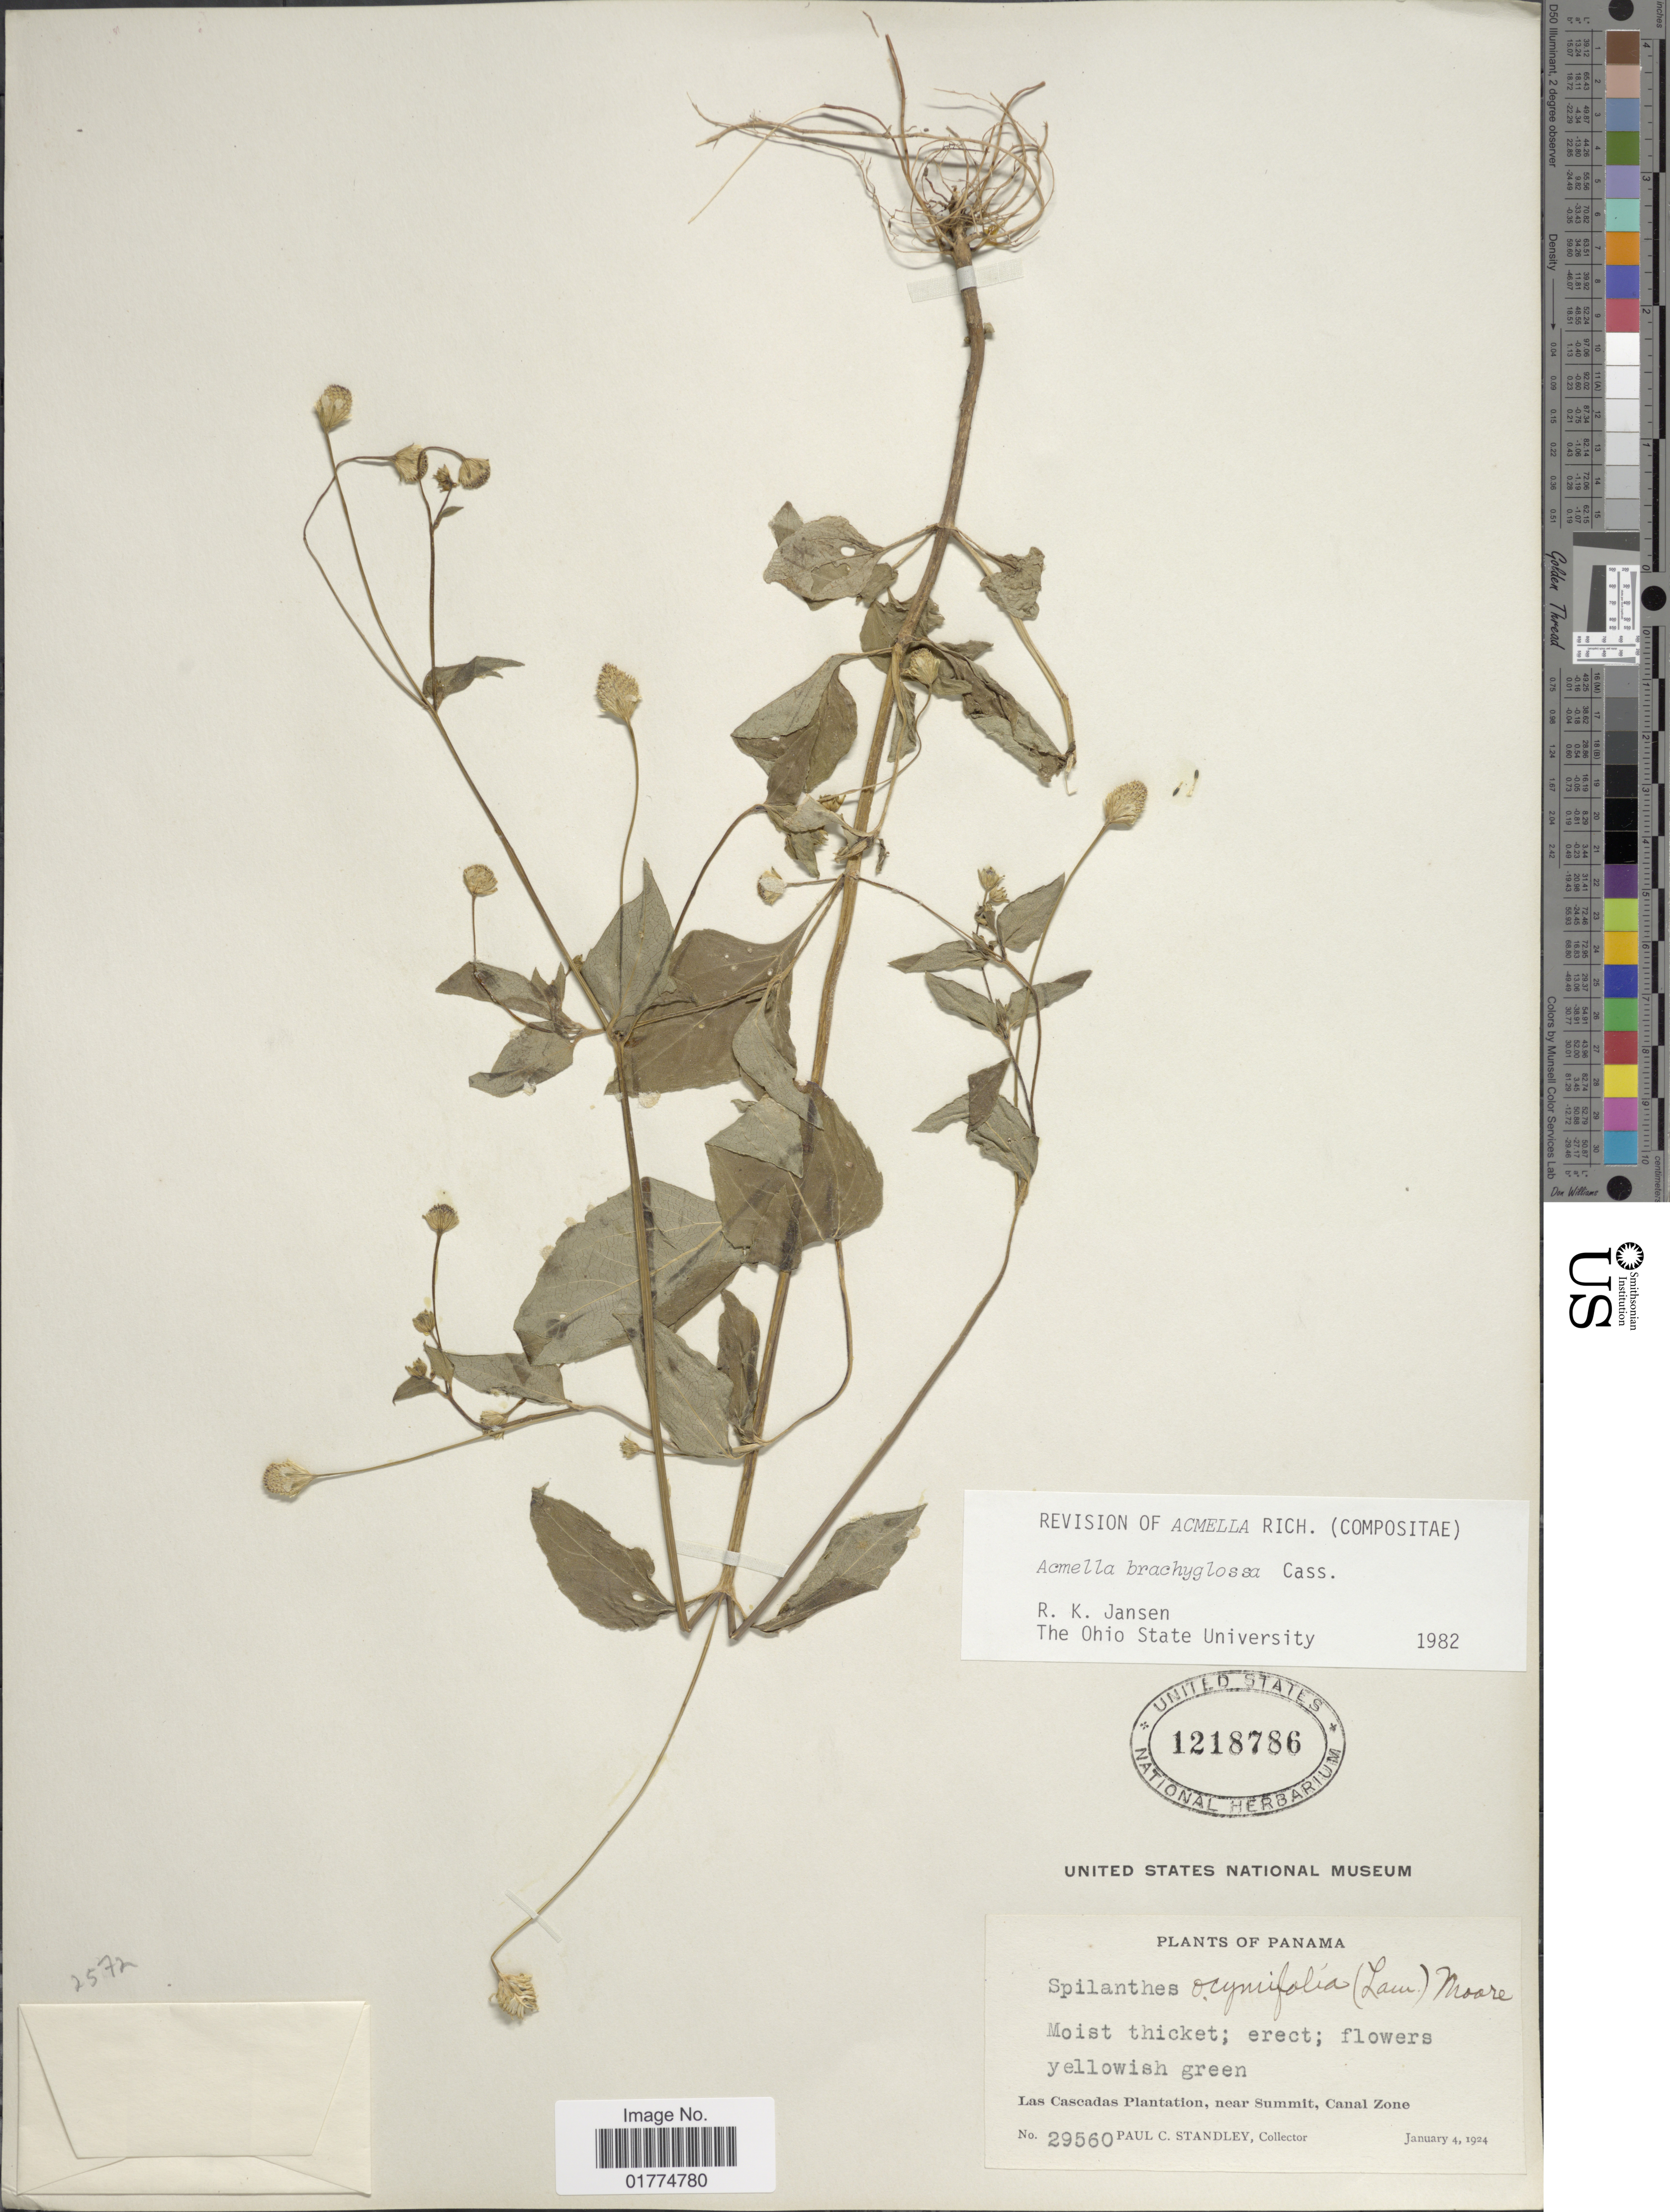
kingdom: Plantae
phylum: Tracheophyta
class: Magnoliopsida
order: Asterales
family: Asteraceae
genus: Acmella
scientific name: Acmella brachyglossa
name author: Cass.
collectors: P. C. Standley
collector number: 29560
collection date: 1924-01-04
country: Panama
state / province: Colón / Panamá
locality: Las Cascadas Plantation, near Summit, Canal Zone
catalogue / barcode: US 1218786